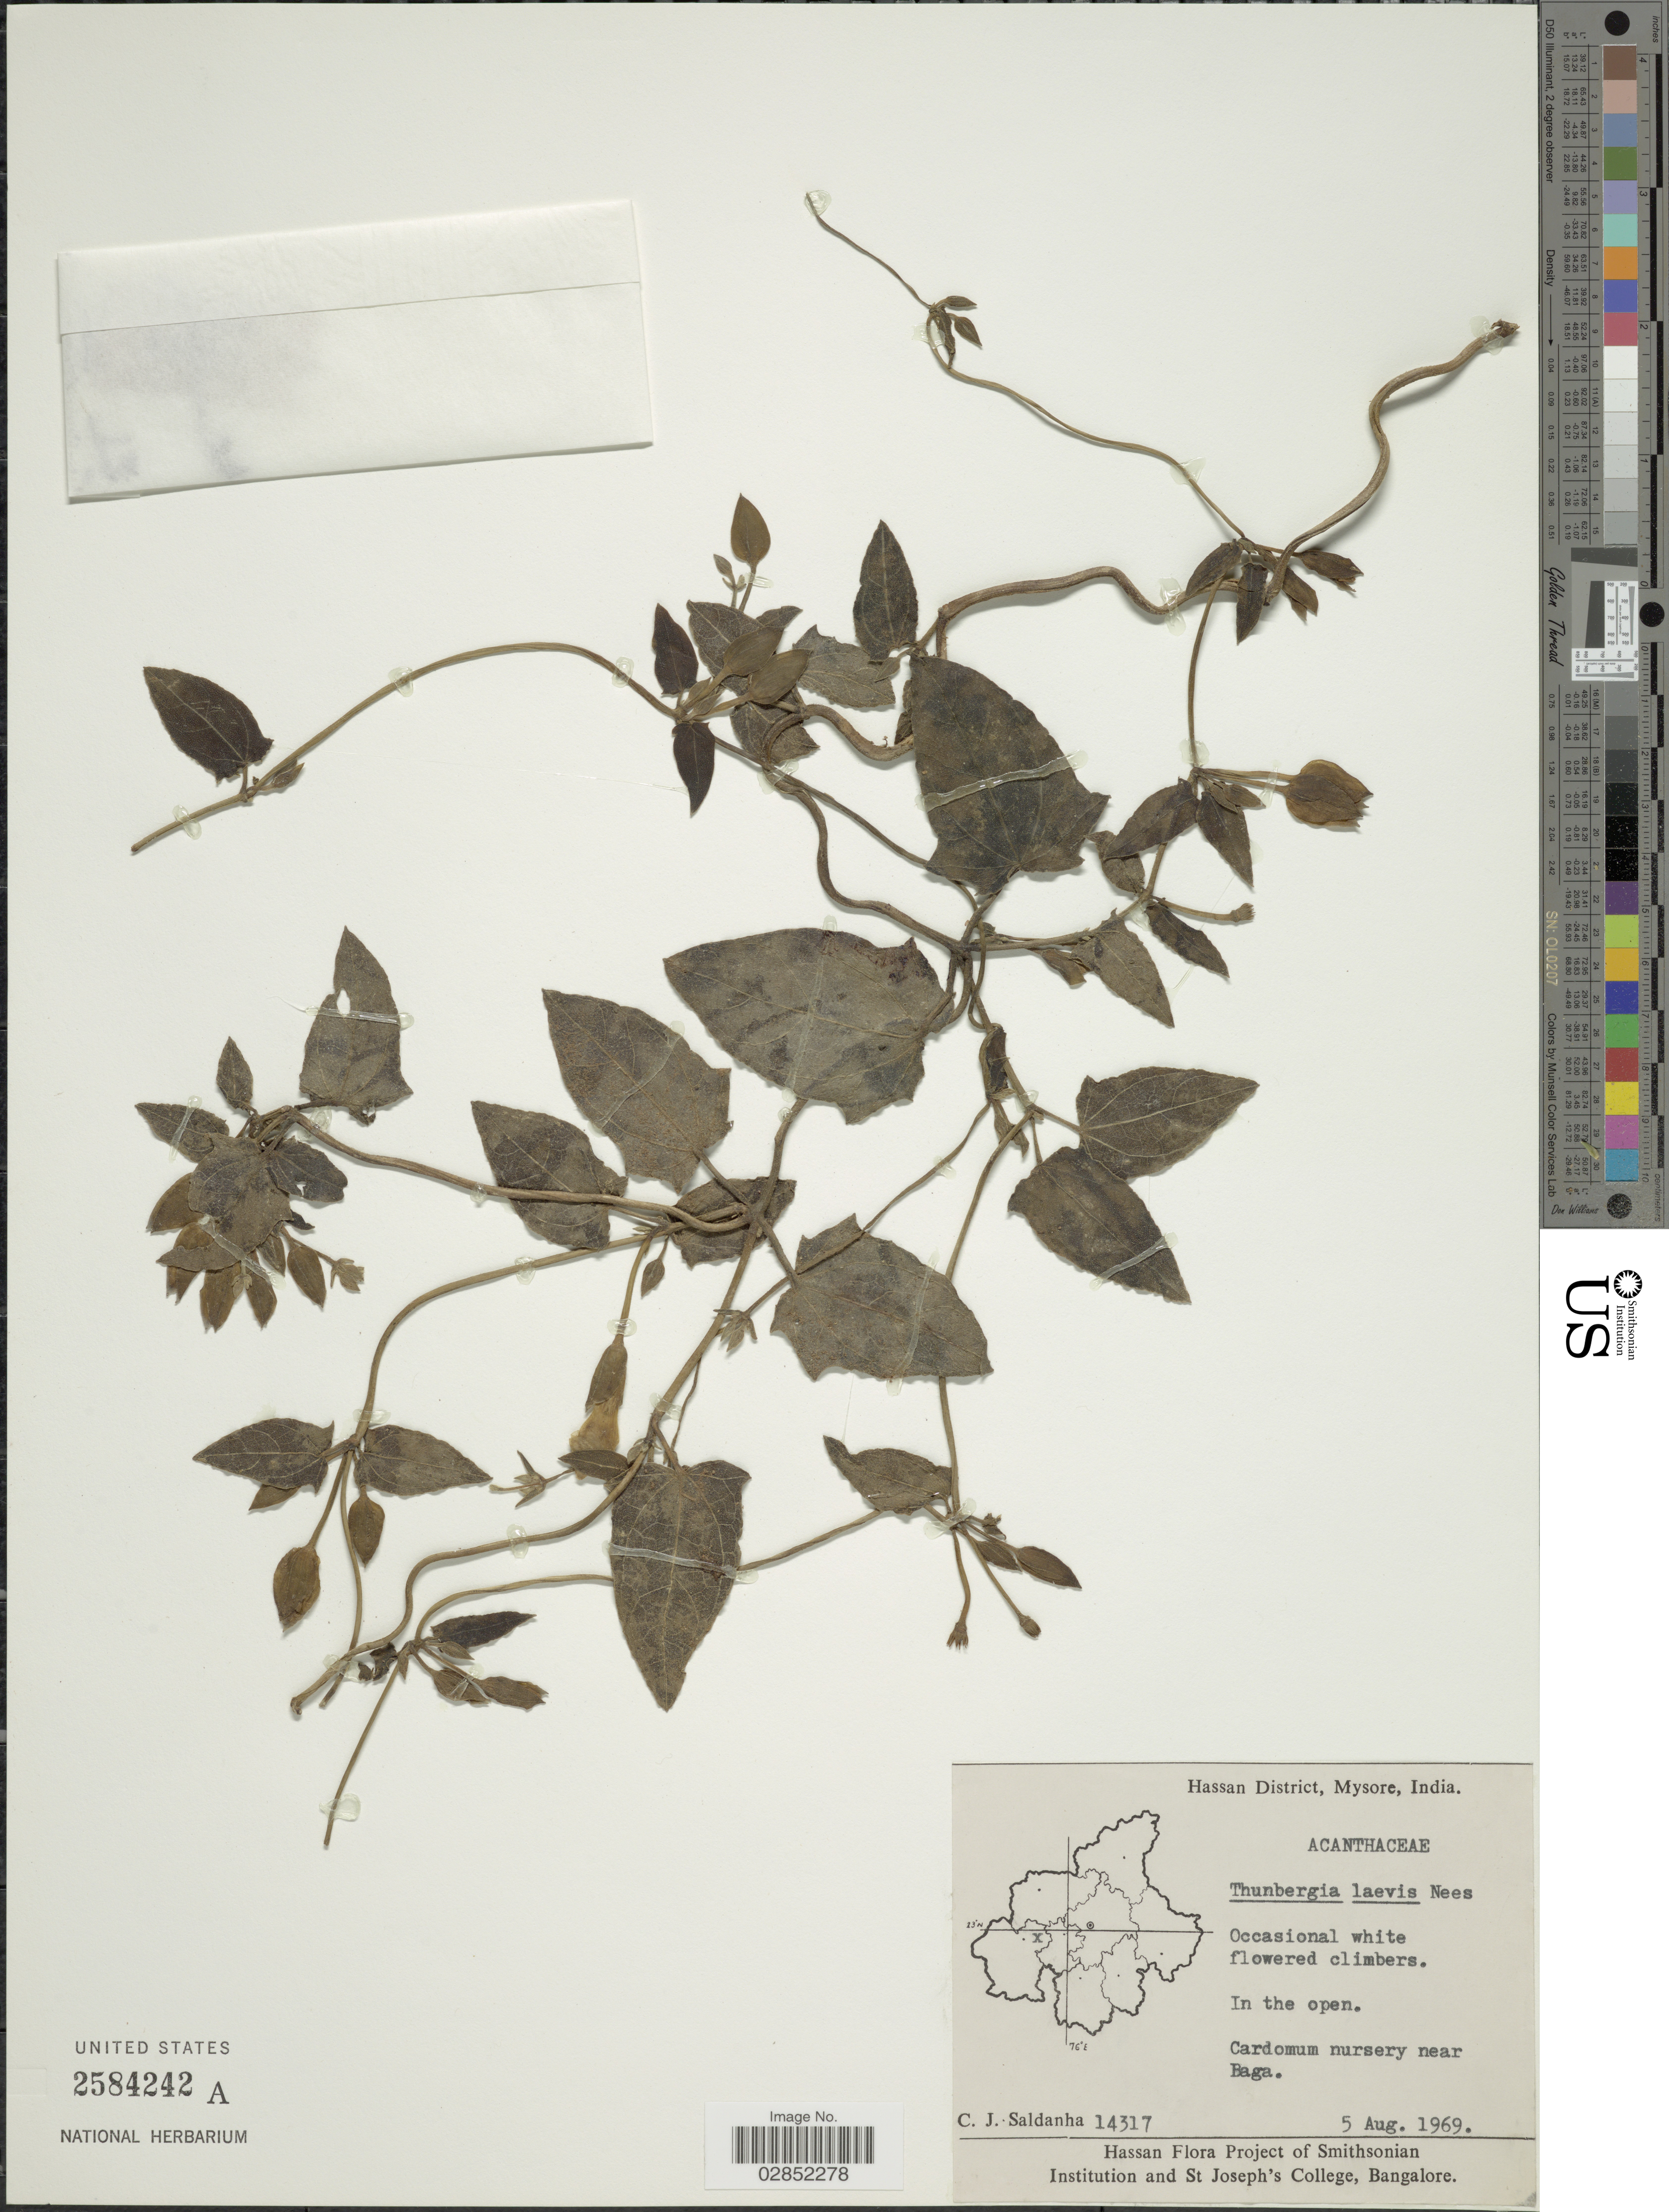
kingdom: Plantae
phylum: Tracheophyta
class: Magnoliopsida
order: Lamiales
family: Acanthaceae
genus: Thunbergia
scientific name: Thunbergia laevis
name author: Nees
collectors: C. J. Saldanha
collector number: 14317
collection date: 1969-08-05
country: India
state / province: Karnataka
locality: Hassan District, Mysore. Cardomum nursery near Baga.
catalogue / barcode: US 2584242A